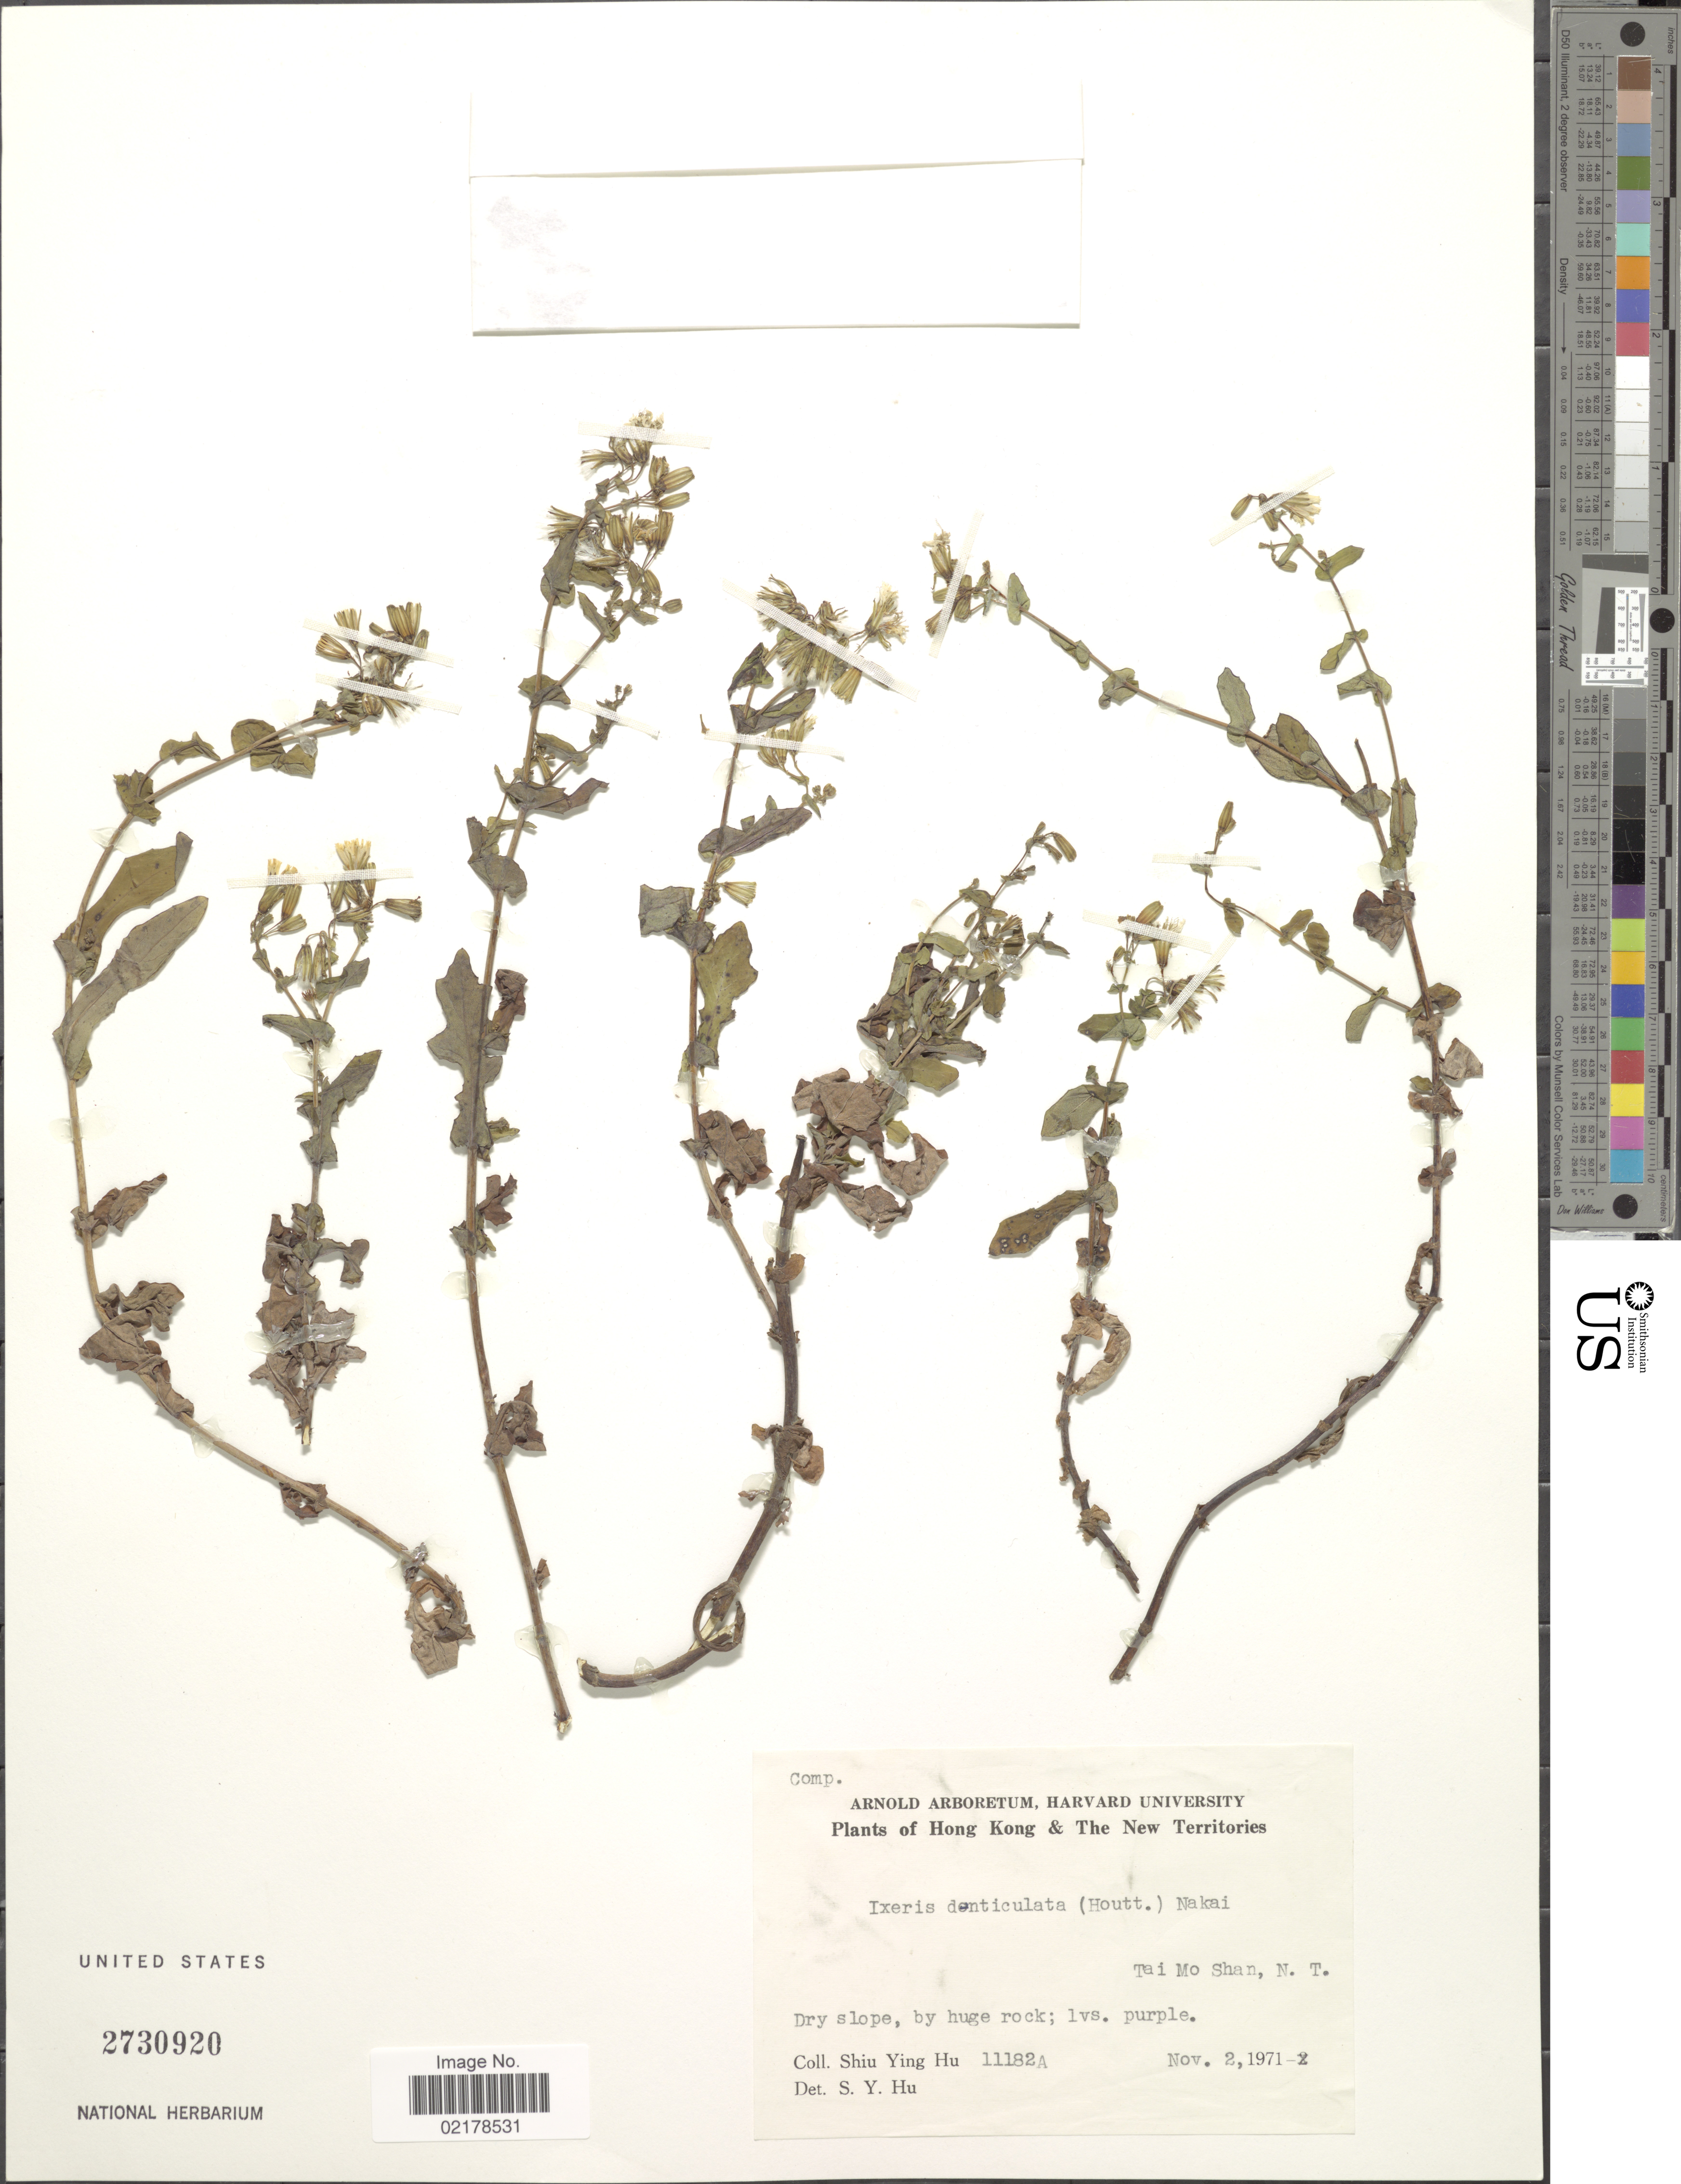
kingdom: Plantae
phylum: Tracheophyta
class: Magnoliopsida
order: Asterales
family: Asteraceae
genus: Crepidiastrum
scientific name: Crepidiastrum denticulatum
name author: (Houtt.) Pak & Kawano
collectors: S. Y. Hu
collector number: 11182A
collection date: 1971-11-02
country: China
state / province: Hong Kong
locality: The New Territories, Tai Mo Shan, N.T. Dry slope, by huge rock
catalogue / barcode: US 2730920